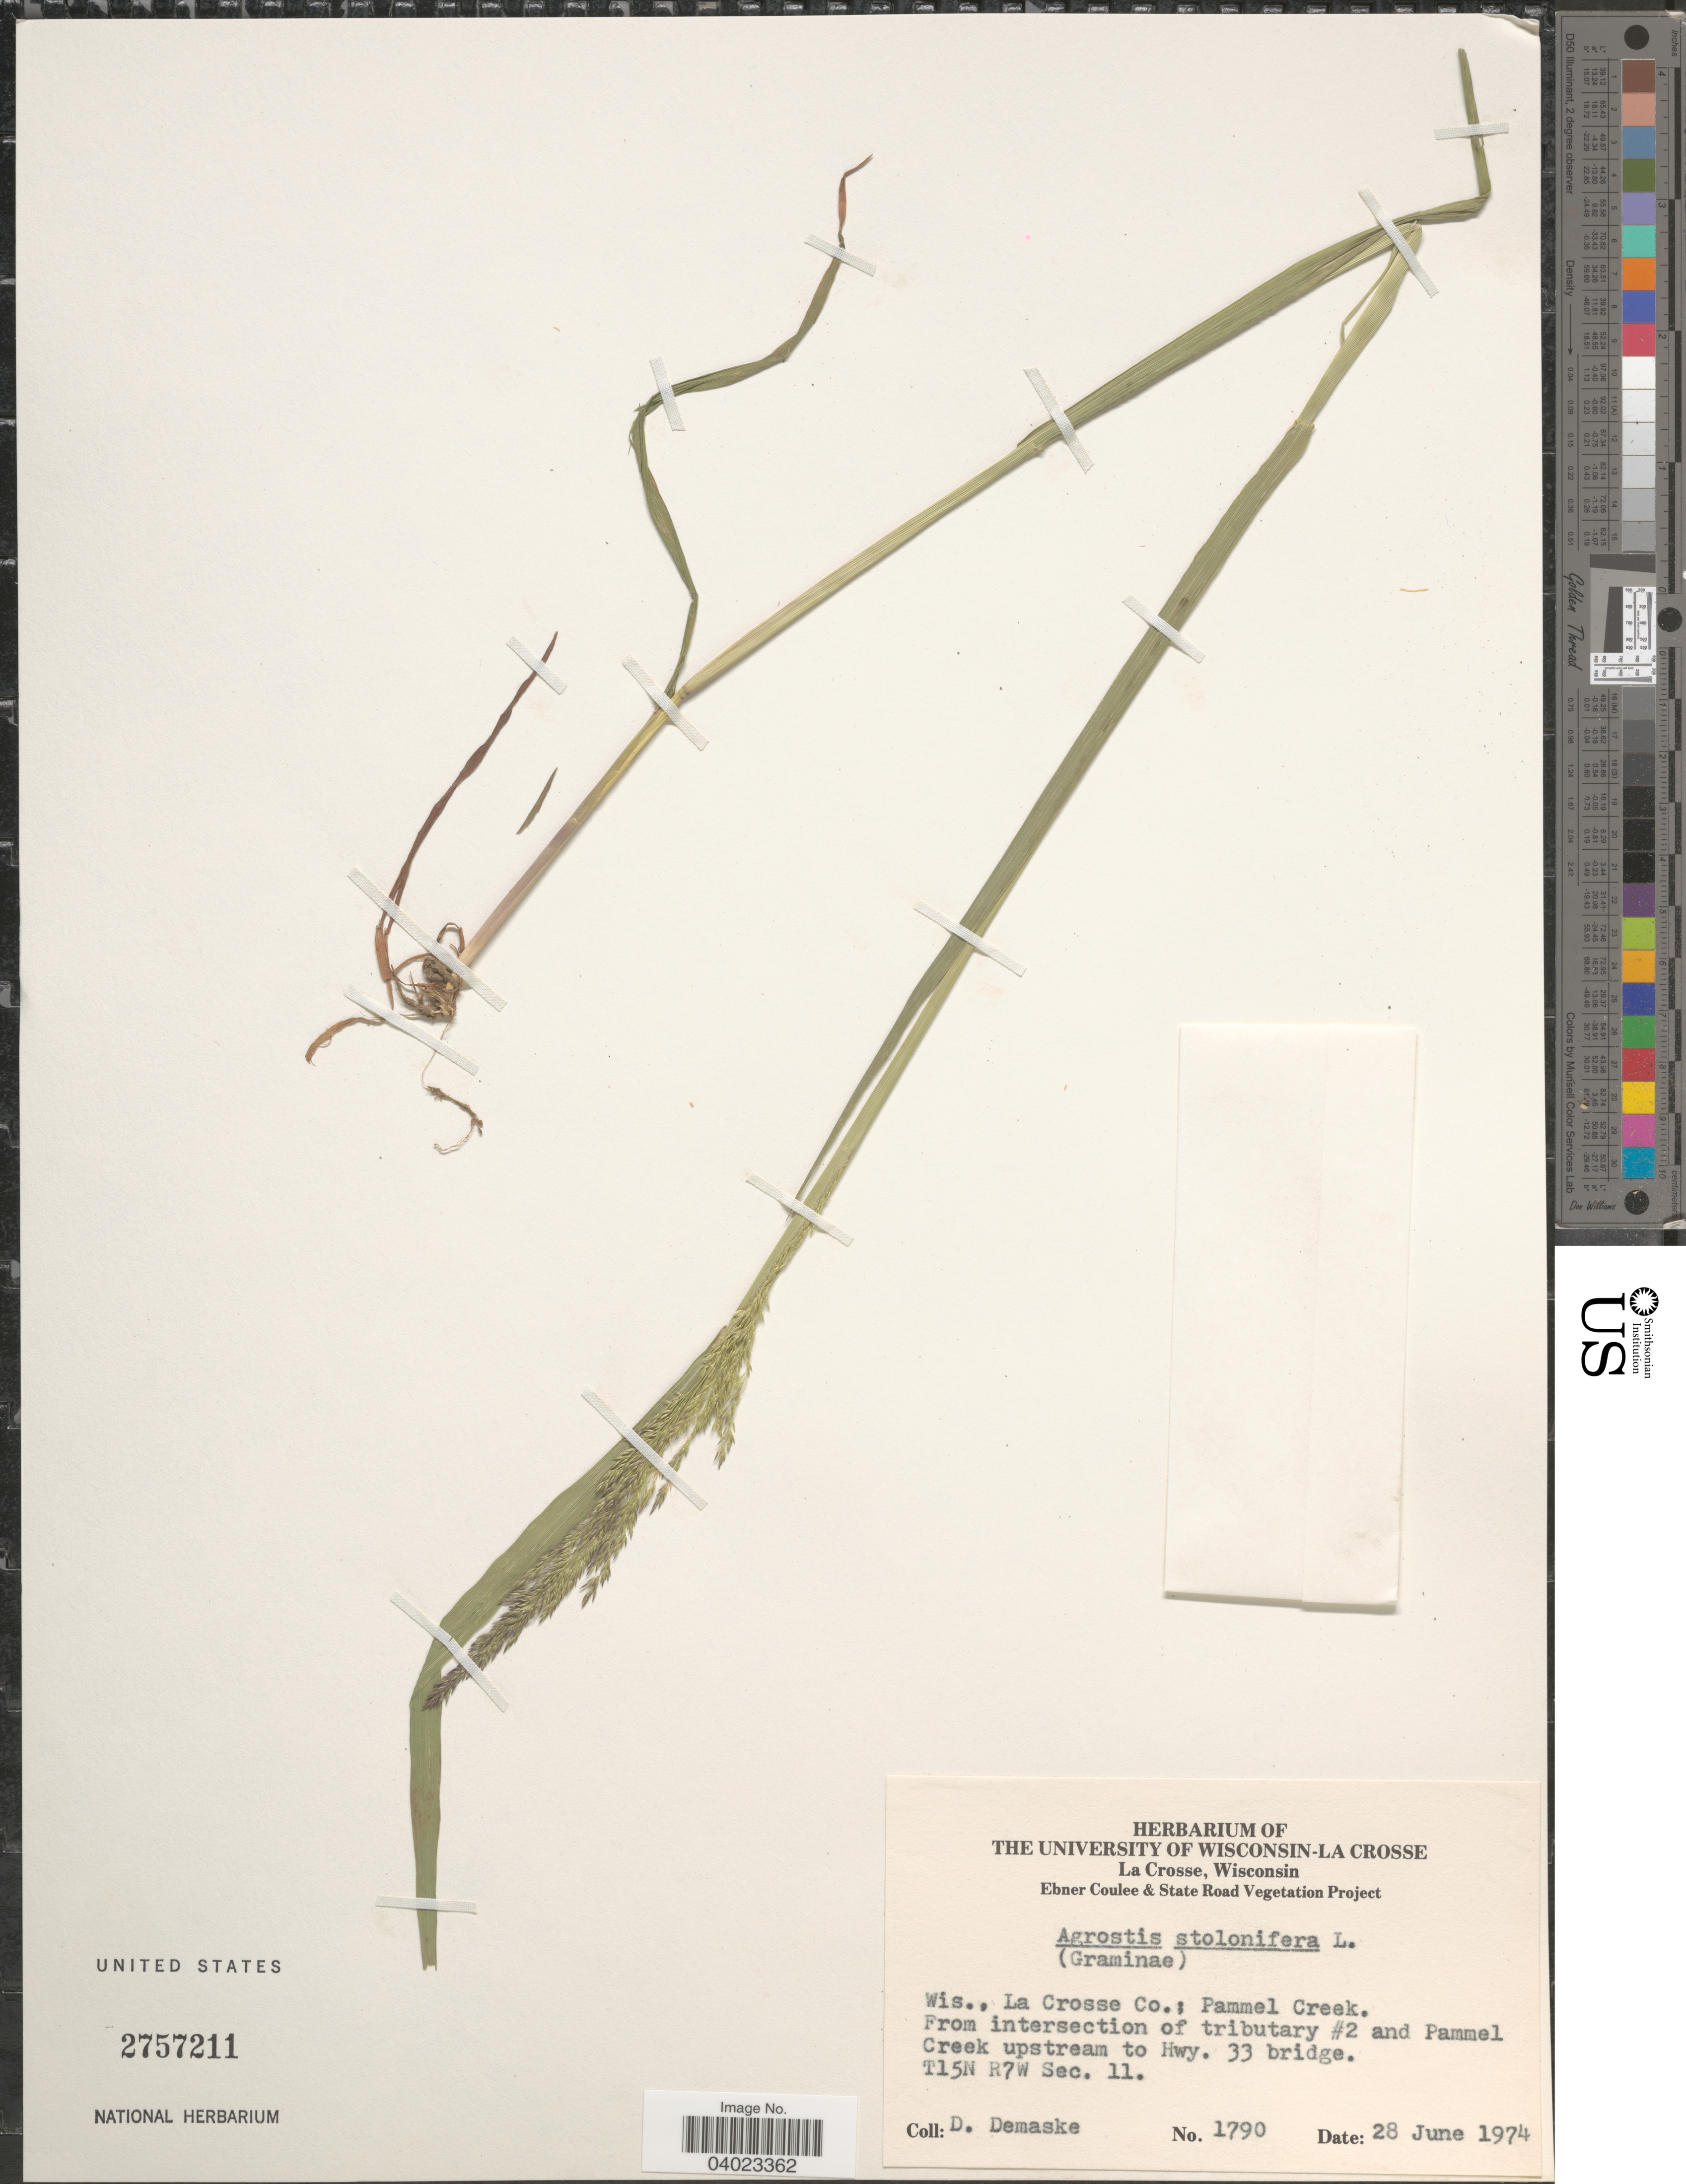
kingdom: Plantae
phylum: Tracheophyta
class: Liliopsida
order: Poales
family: Poaceae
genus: Agrostis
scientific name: Agrostis stolonifera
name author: L.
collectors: D. Demaske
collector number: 1790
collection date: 1974-06-28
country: United States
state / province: Wisconsin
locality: La Crosse Co.; Pammel Creek. From intersection of tributary #2 and Pammel Creek upstream to Hwy. 33 bridge. T15N R7W Sec. 11.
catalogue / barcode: US 2757211